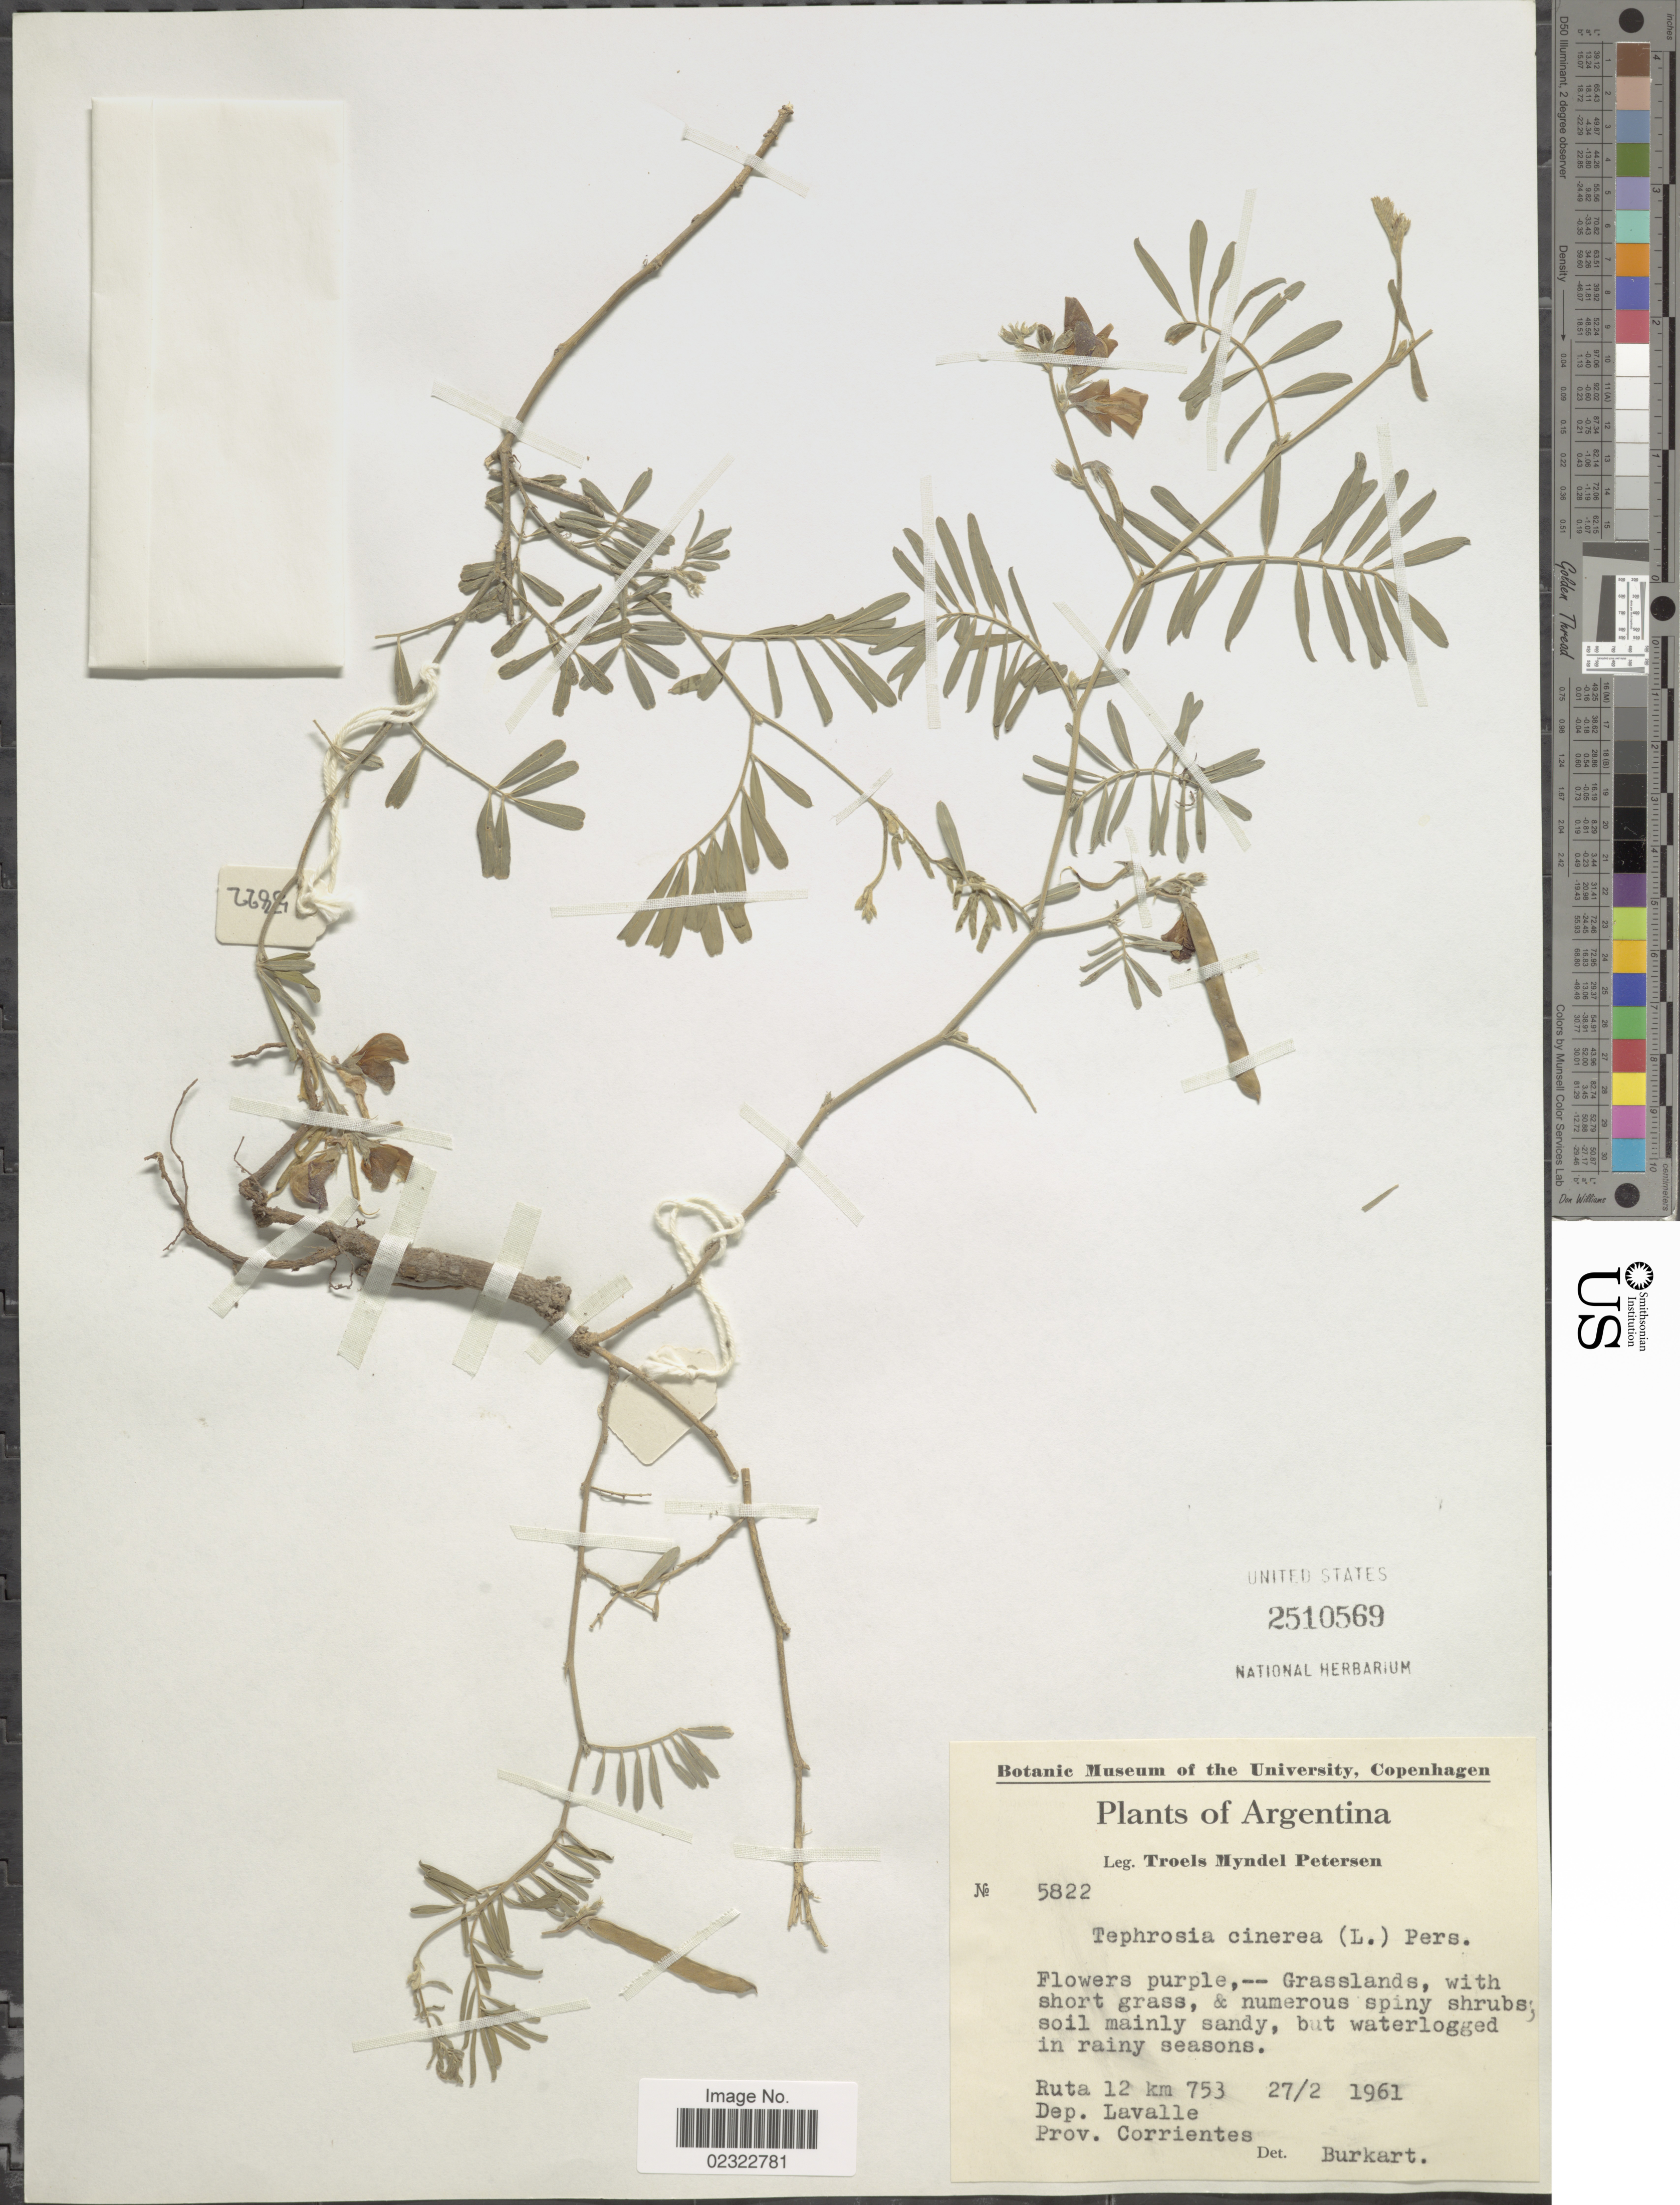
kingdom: Plantae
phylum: Tracheophyta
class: Magnoliopsida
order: Fabales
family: Fabaceae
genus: Tephrosia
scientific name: Tephrosia cinerea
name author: (L.) Pers.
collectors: T. Pederson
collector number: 5822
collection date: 1961-02-27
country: Argentina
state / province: Corrientes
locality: Ruta 12 km 753. Dep. Lavalle.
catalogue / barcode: US 2510569